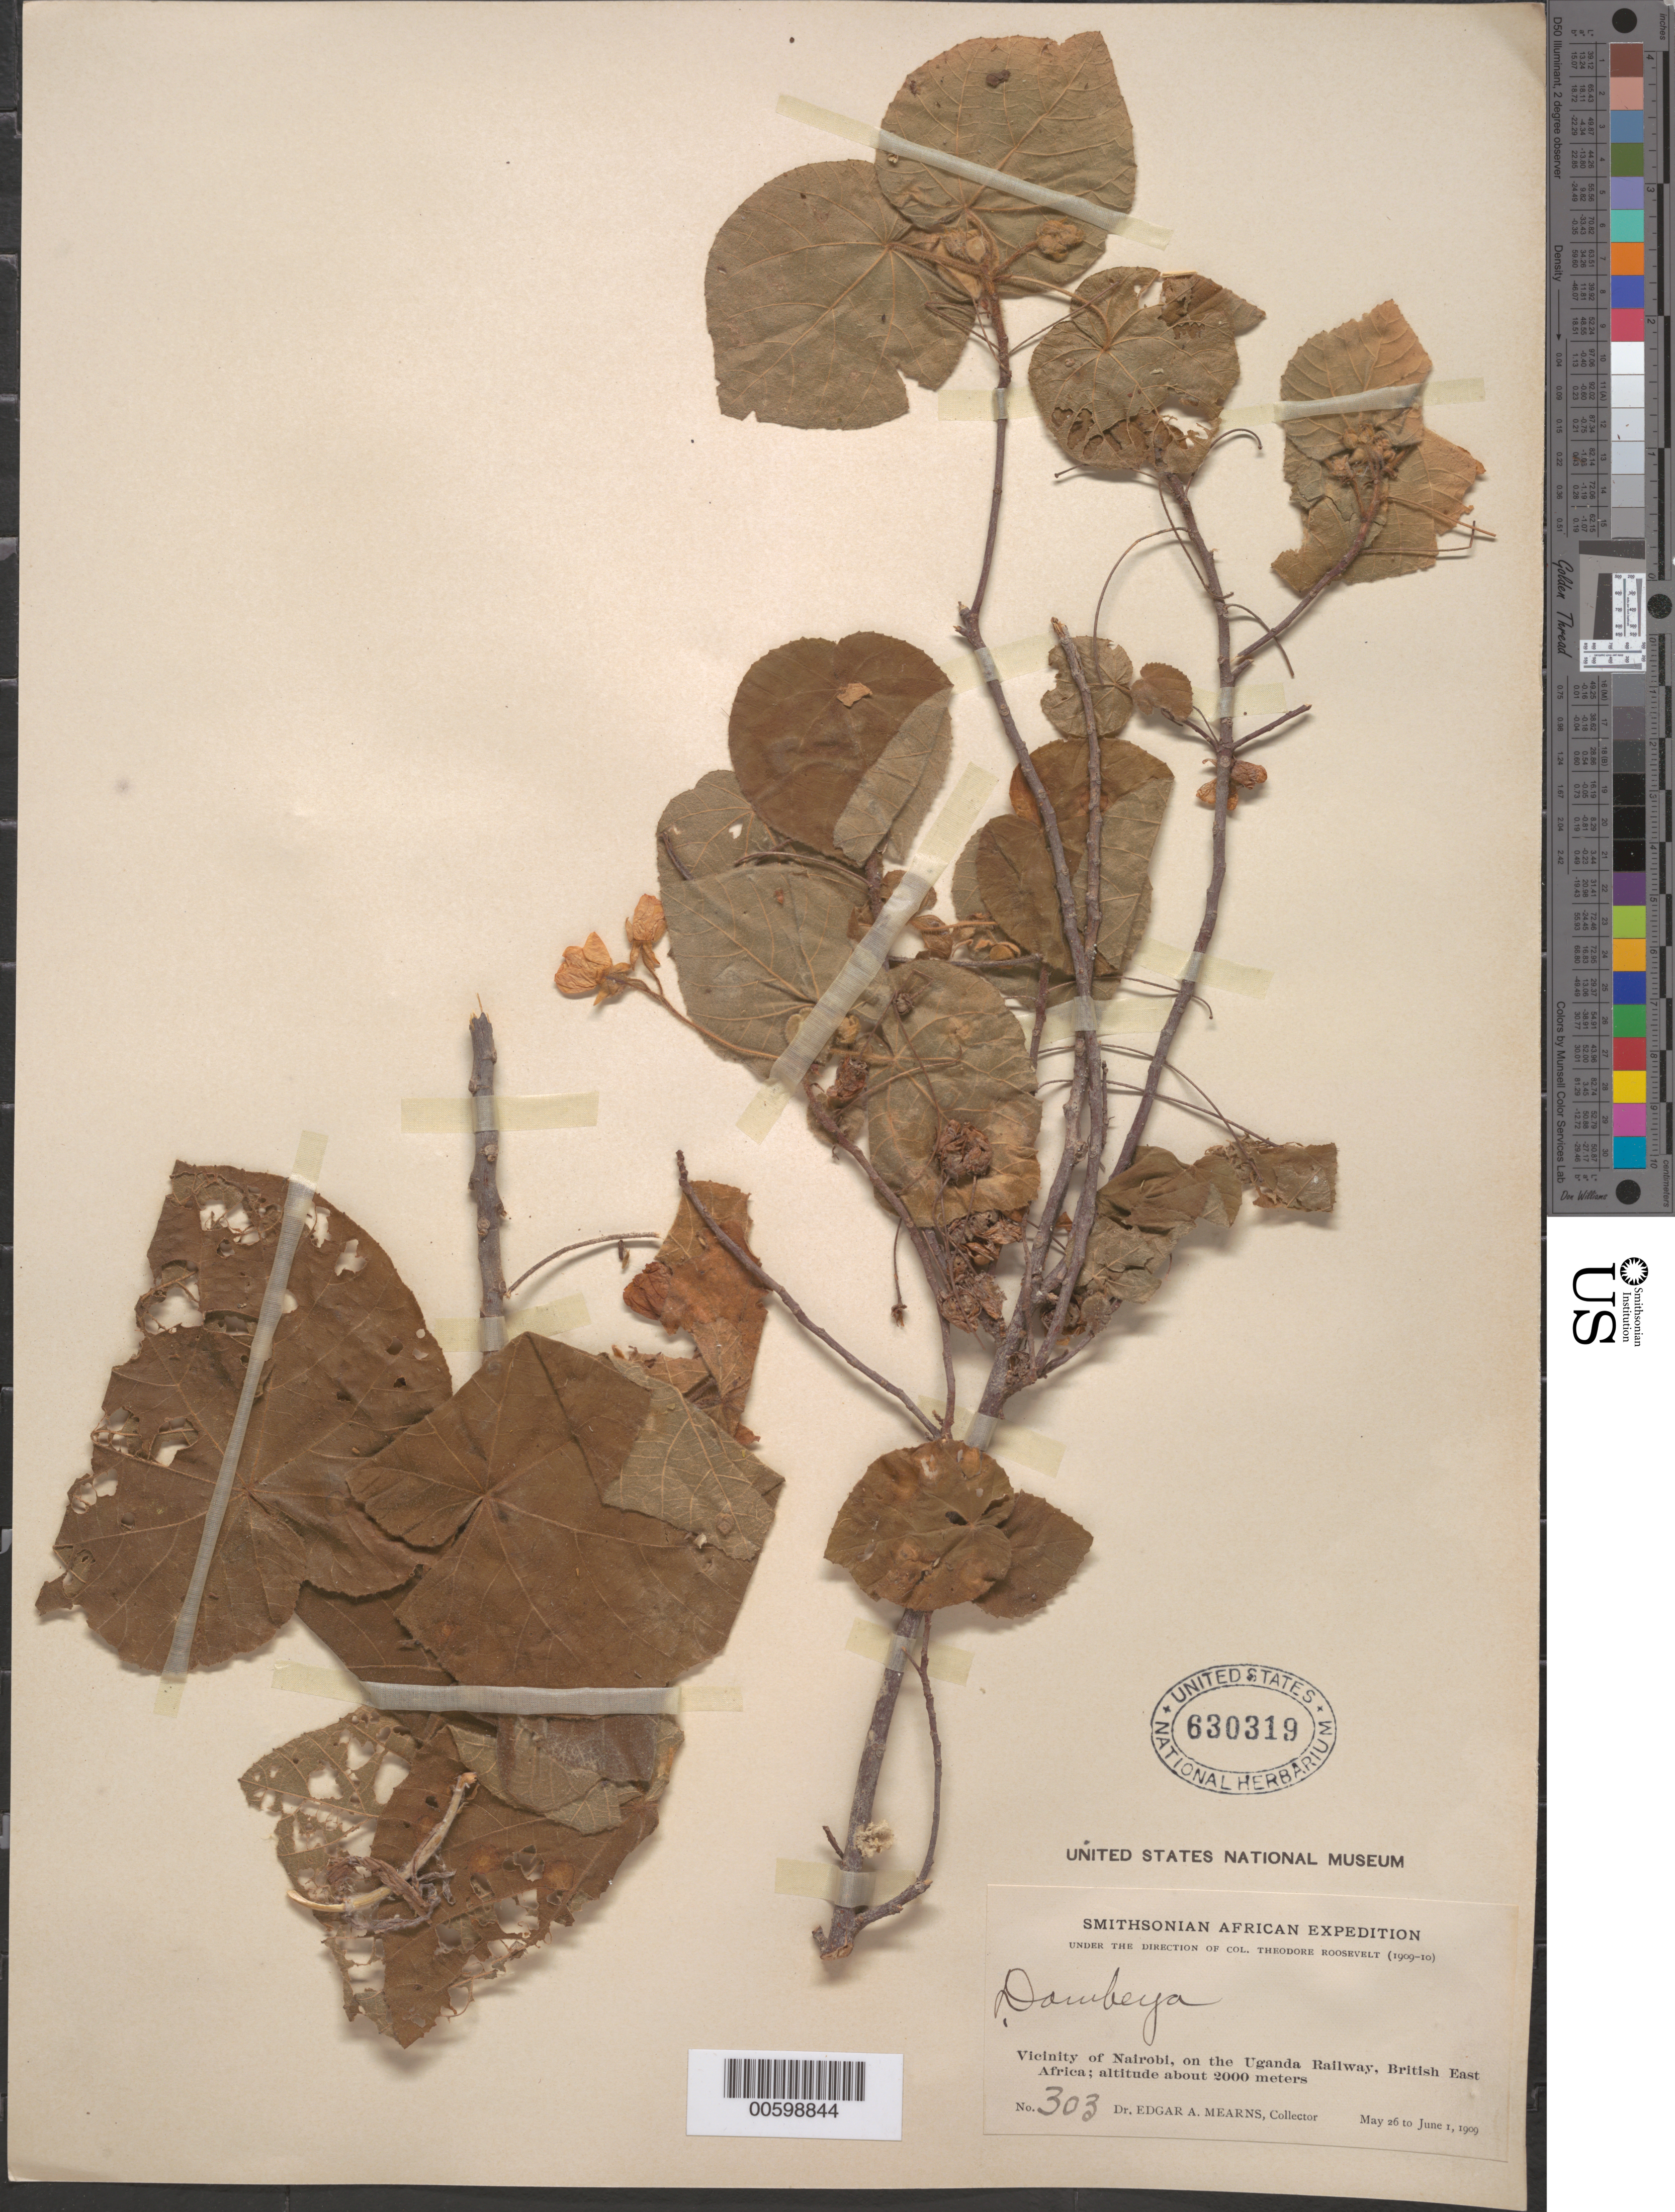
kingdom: Plantae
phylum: Tracheophyta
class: Magnoliopsida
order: Malvales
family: Malvaceae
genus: Dombeya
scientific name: Dombeya sp.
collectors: E. A. Mearns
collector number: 303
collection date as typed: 26 May 1909 to 01 Jun 1909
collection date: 1909-05-26/1909-06-01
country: Kenya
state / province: Nairobi Area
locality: Vicinity of Nairobi, on the Uganda Railway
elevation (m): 2000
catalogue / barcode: US 630319